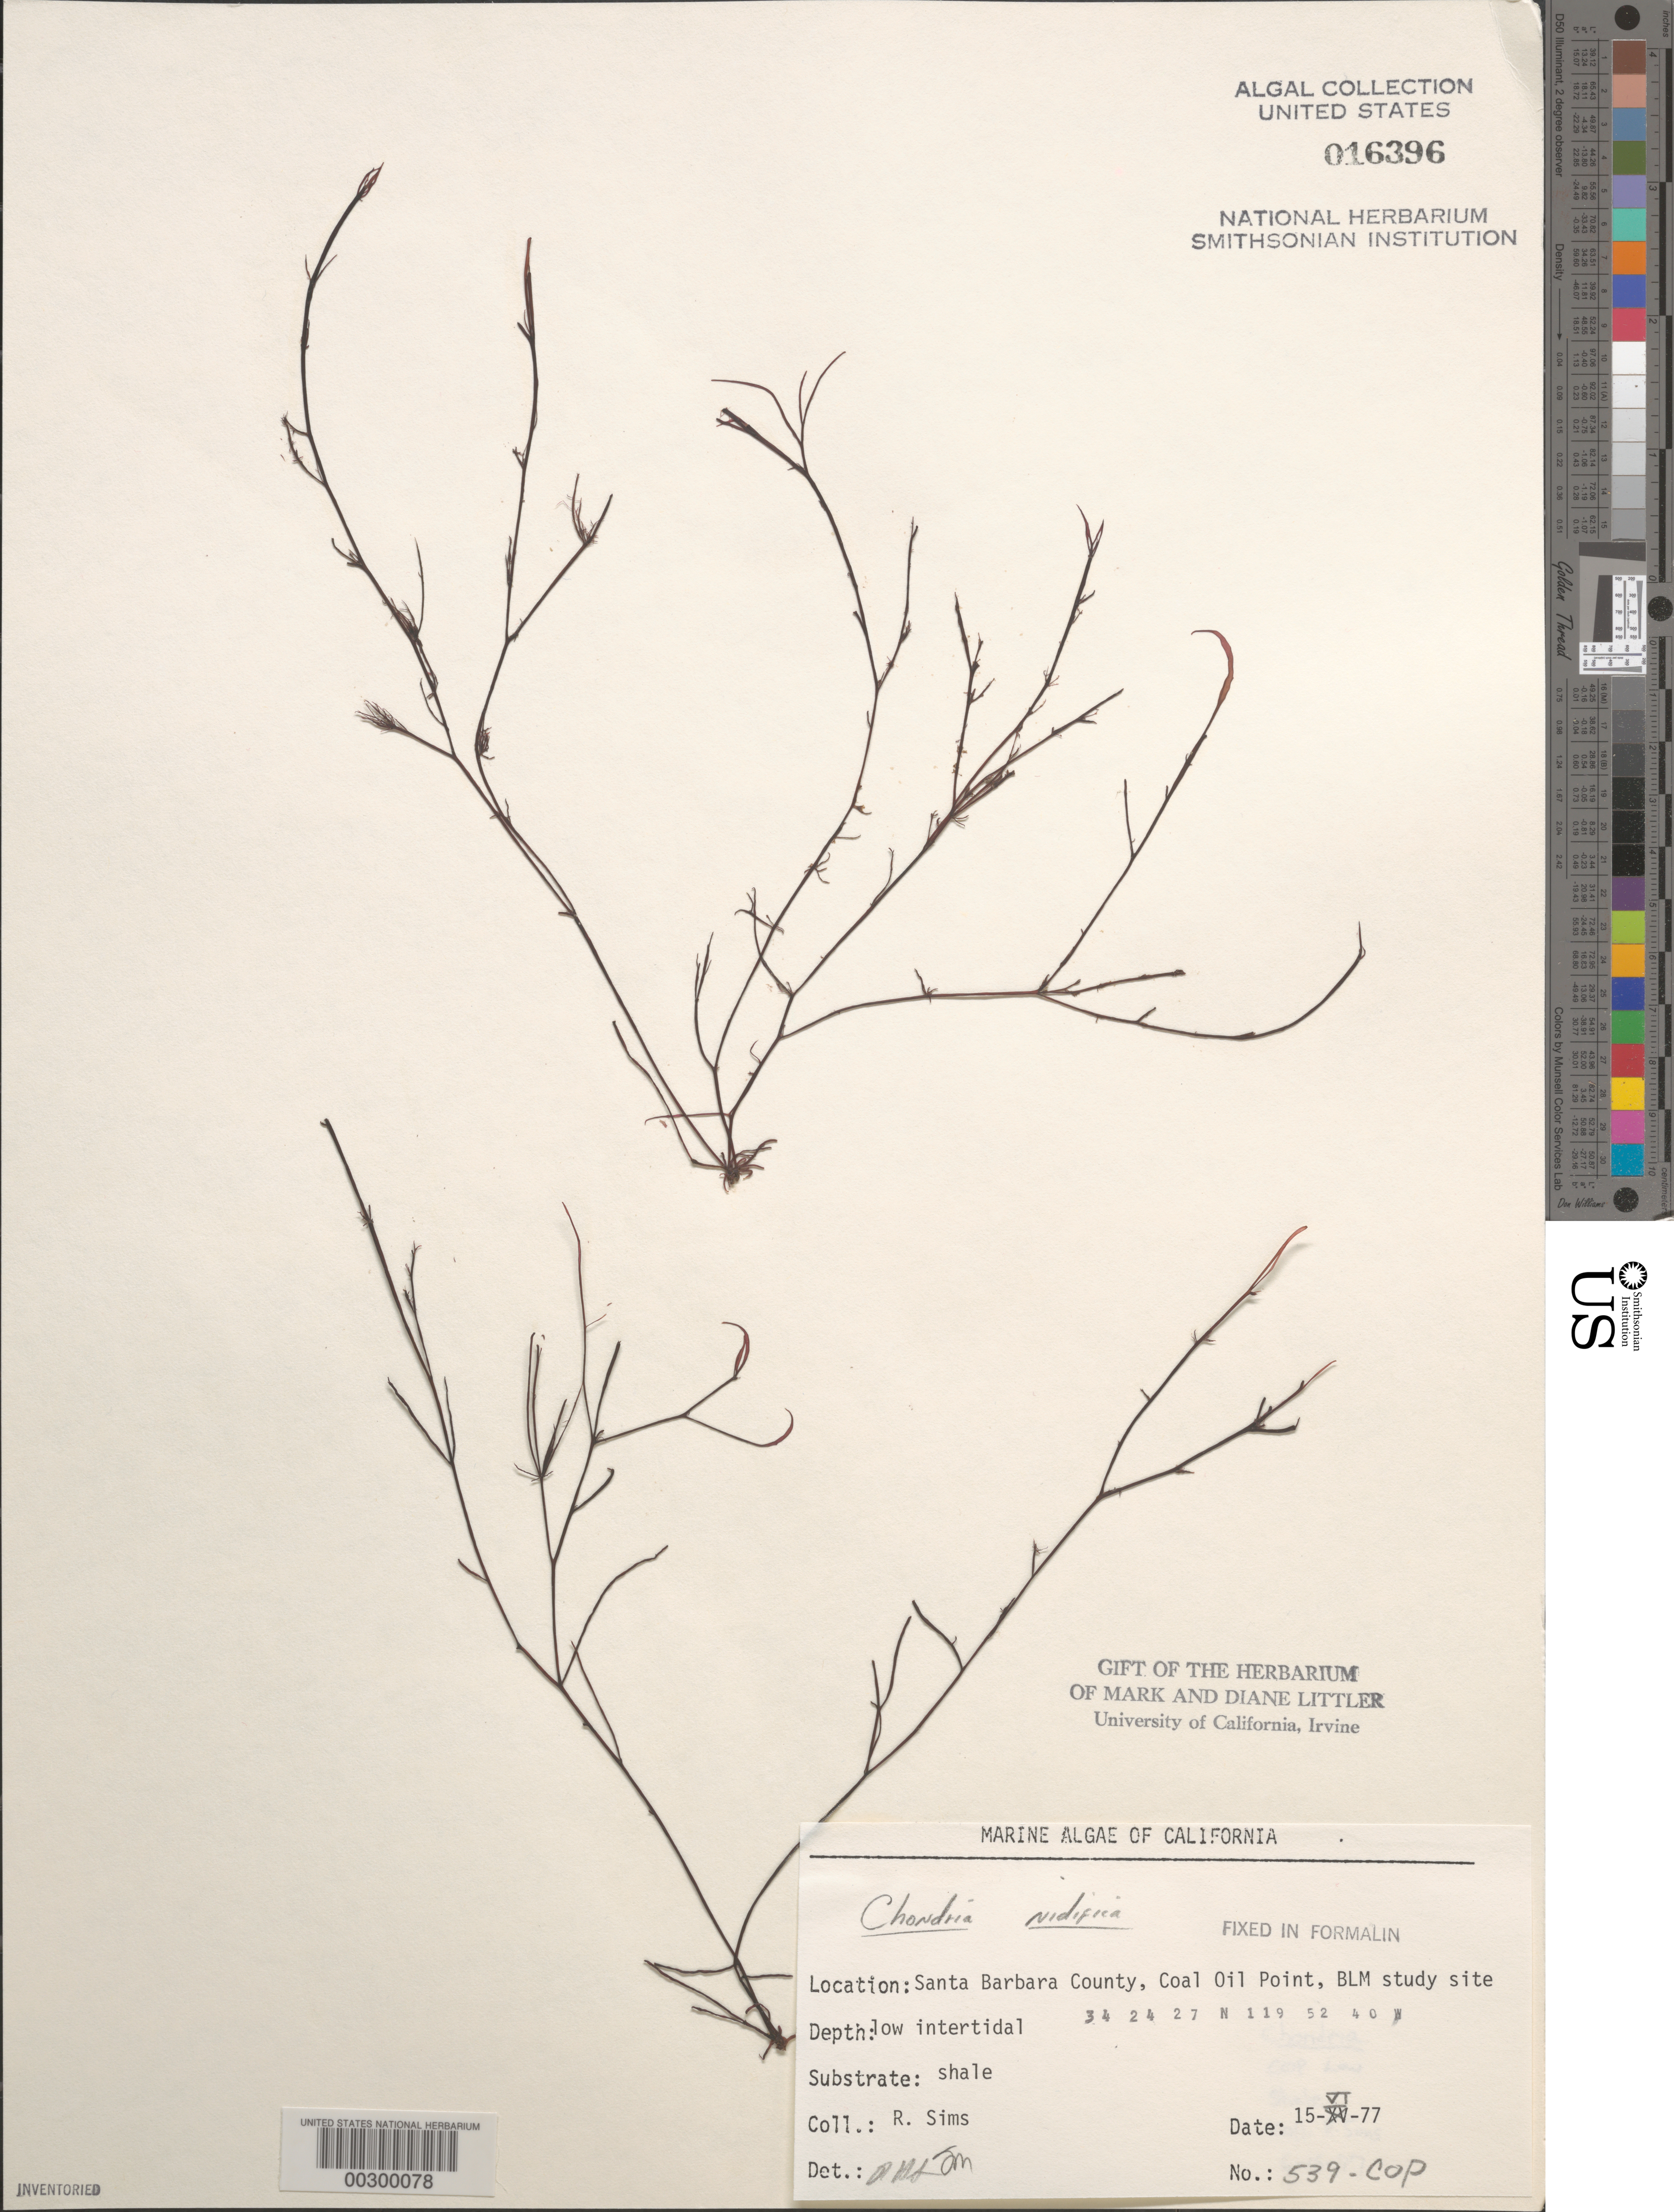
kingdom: Plantae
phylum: Rhodophyta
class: Florideophyceae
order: Ceramiales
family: Rhodomelaceae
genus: Neochondria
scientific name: Neochondria nidifica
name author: (Harvey) Sutti et al.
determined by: Algae name updating Project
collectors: R. H. Sims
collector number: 539-cop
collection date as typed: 15 Jun 1977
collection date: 1977-06-15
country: United States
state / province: California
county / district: Santa Barbara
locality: Coal Oil Point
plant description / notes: BLM-SOCALBIGHT Rocky Intertidal Survey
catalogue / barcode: US 16396